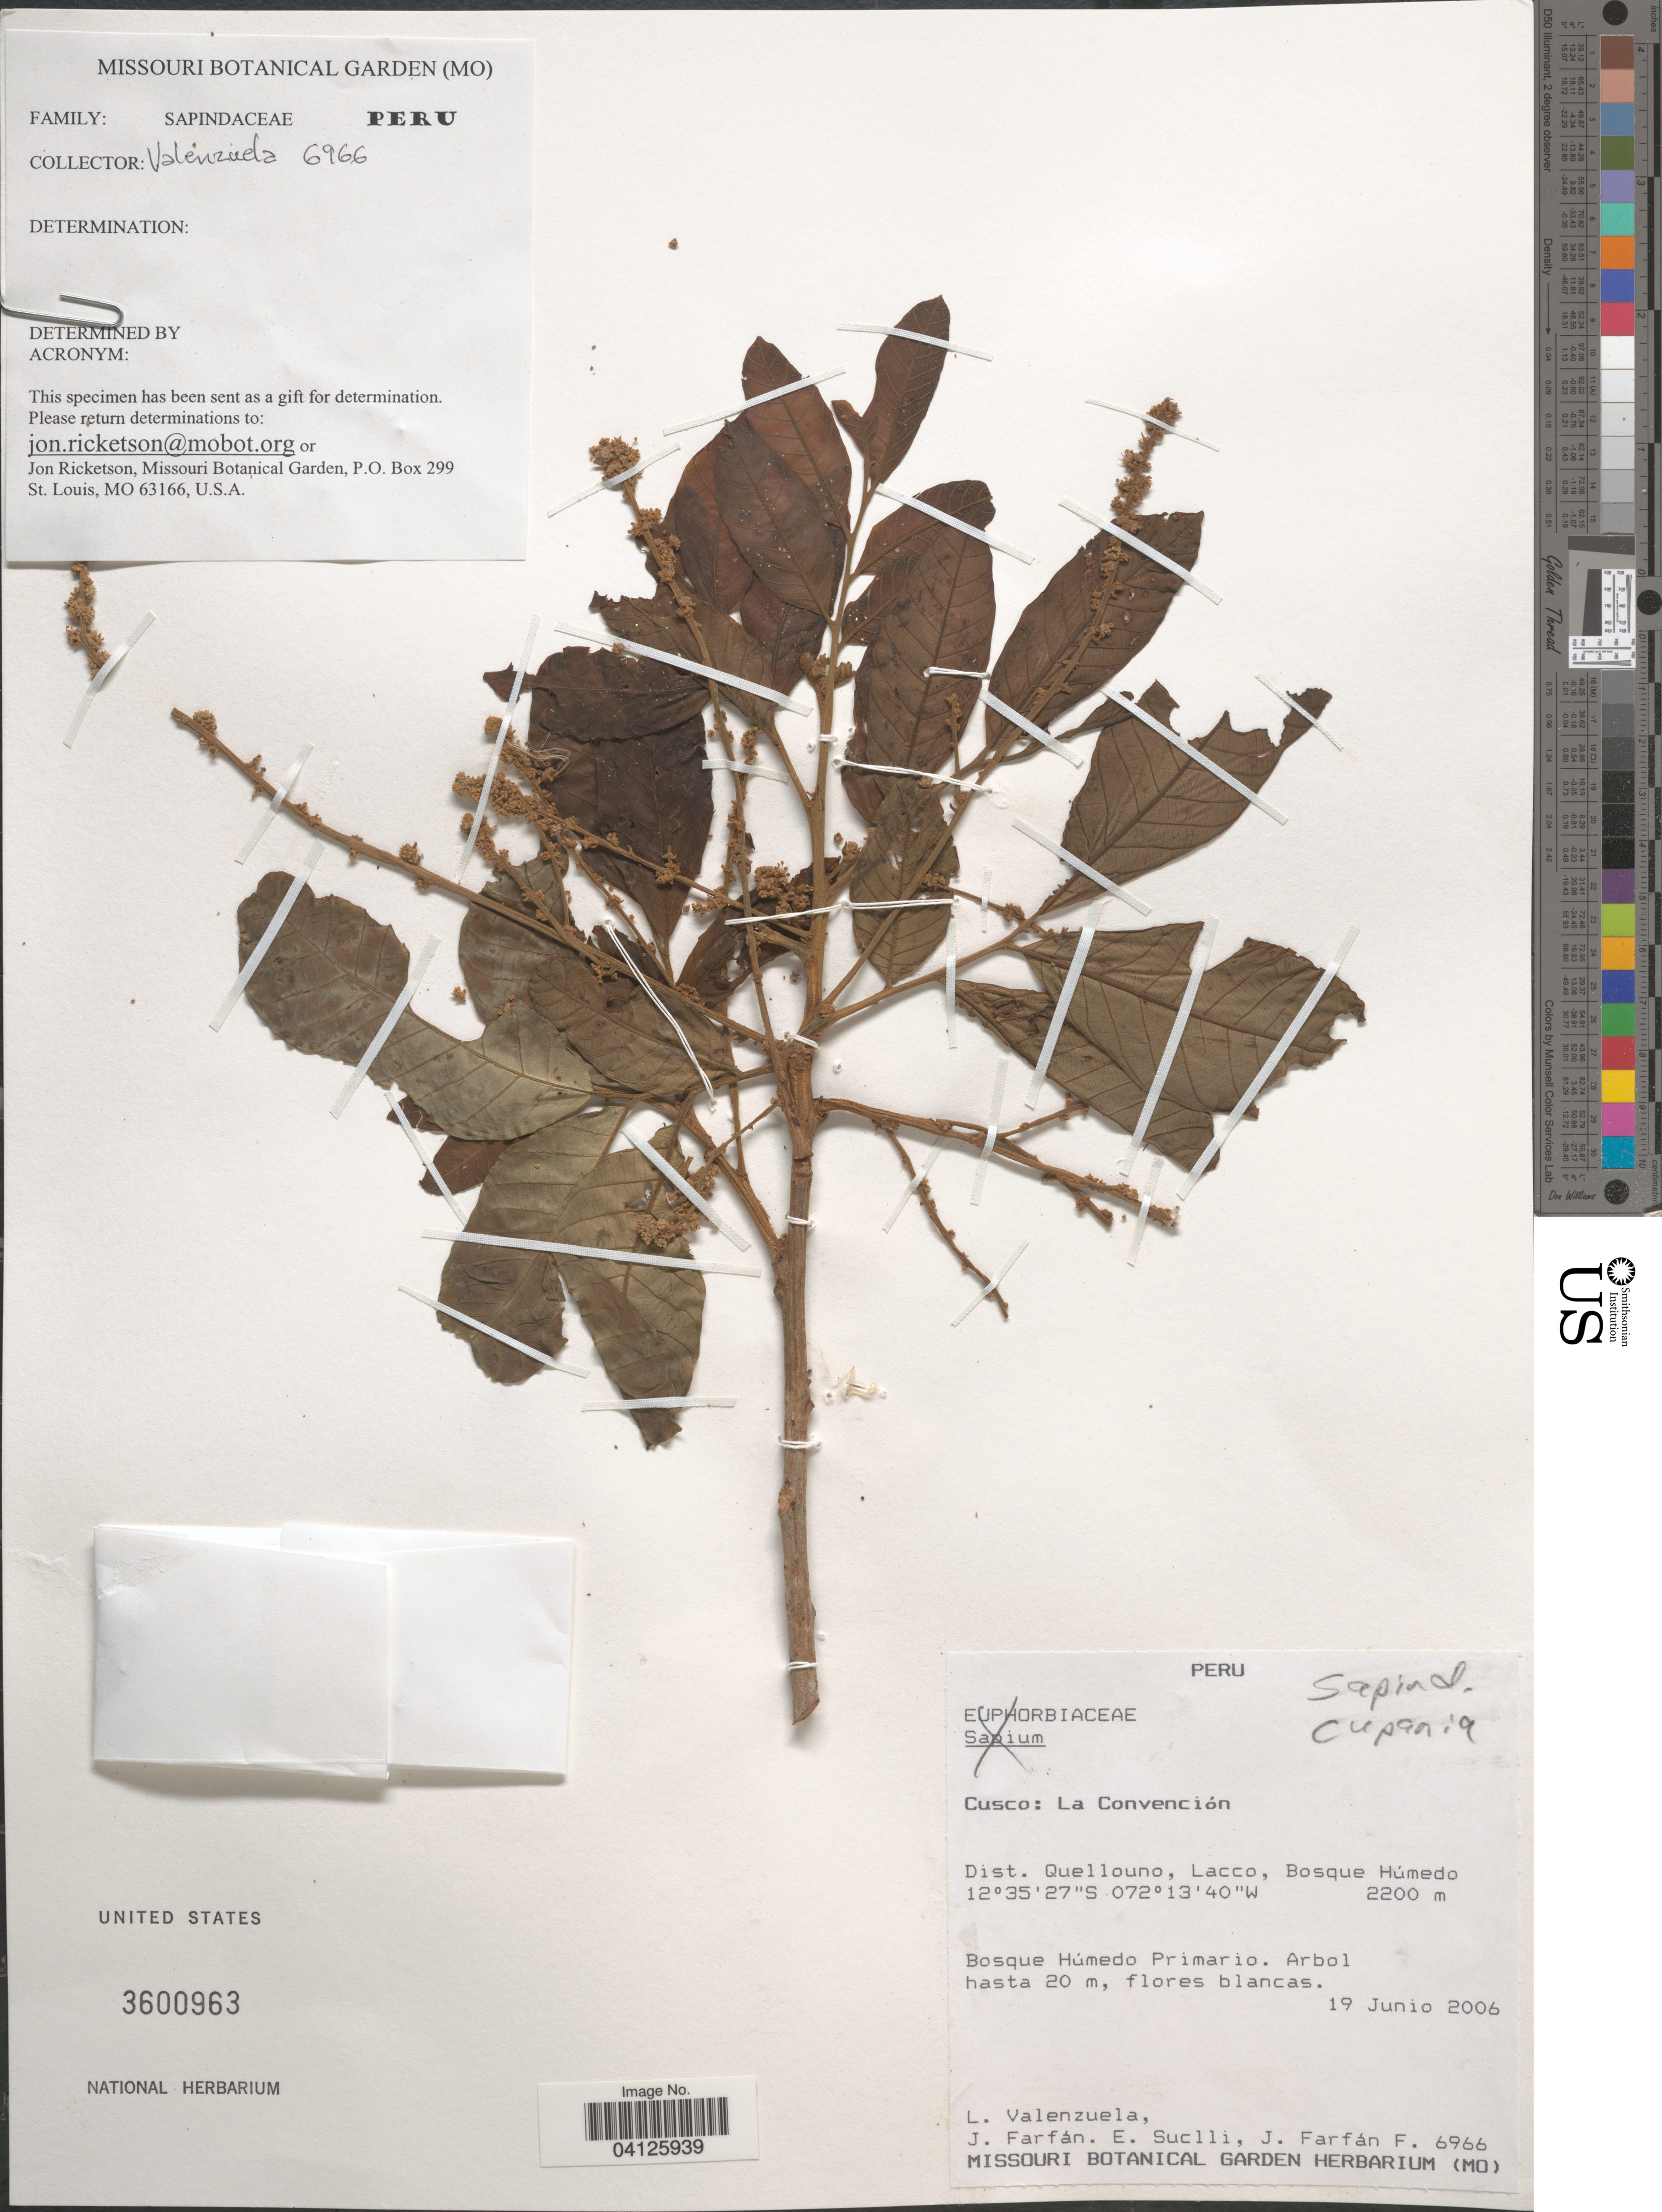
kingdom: Plantae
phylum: Tracheophyta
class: Magnoliopsida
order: Sapindales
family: Sapindaceae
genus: Cupania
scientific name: Cupania latifolia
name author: Kunth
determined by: Acevedo-Rodriguez, P., (US), Smithsonian Institution - National Museum of Natural History (UNITED STATES)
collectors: L. Valenzuela, J. Farfán, E. Suclli & J. Farfán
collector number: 6966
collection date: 2006-06-19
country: Peru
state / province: Cusco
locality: La Convención. Dist. Quellouno, Lacco, Bosque Húmedo.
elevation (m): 2200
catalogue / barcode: US 3600963